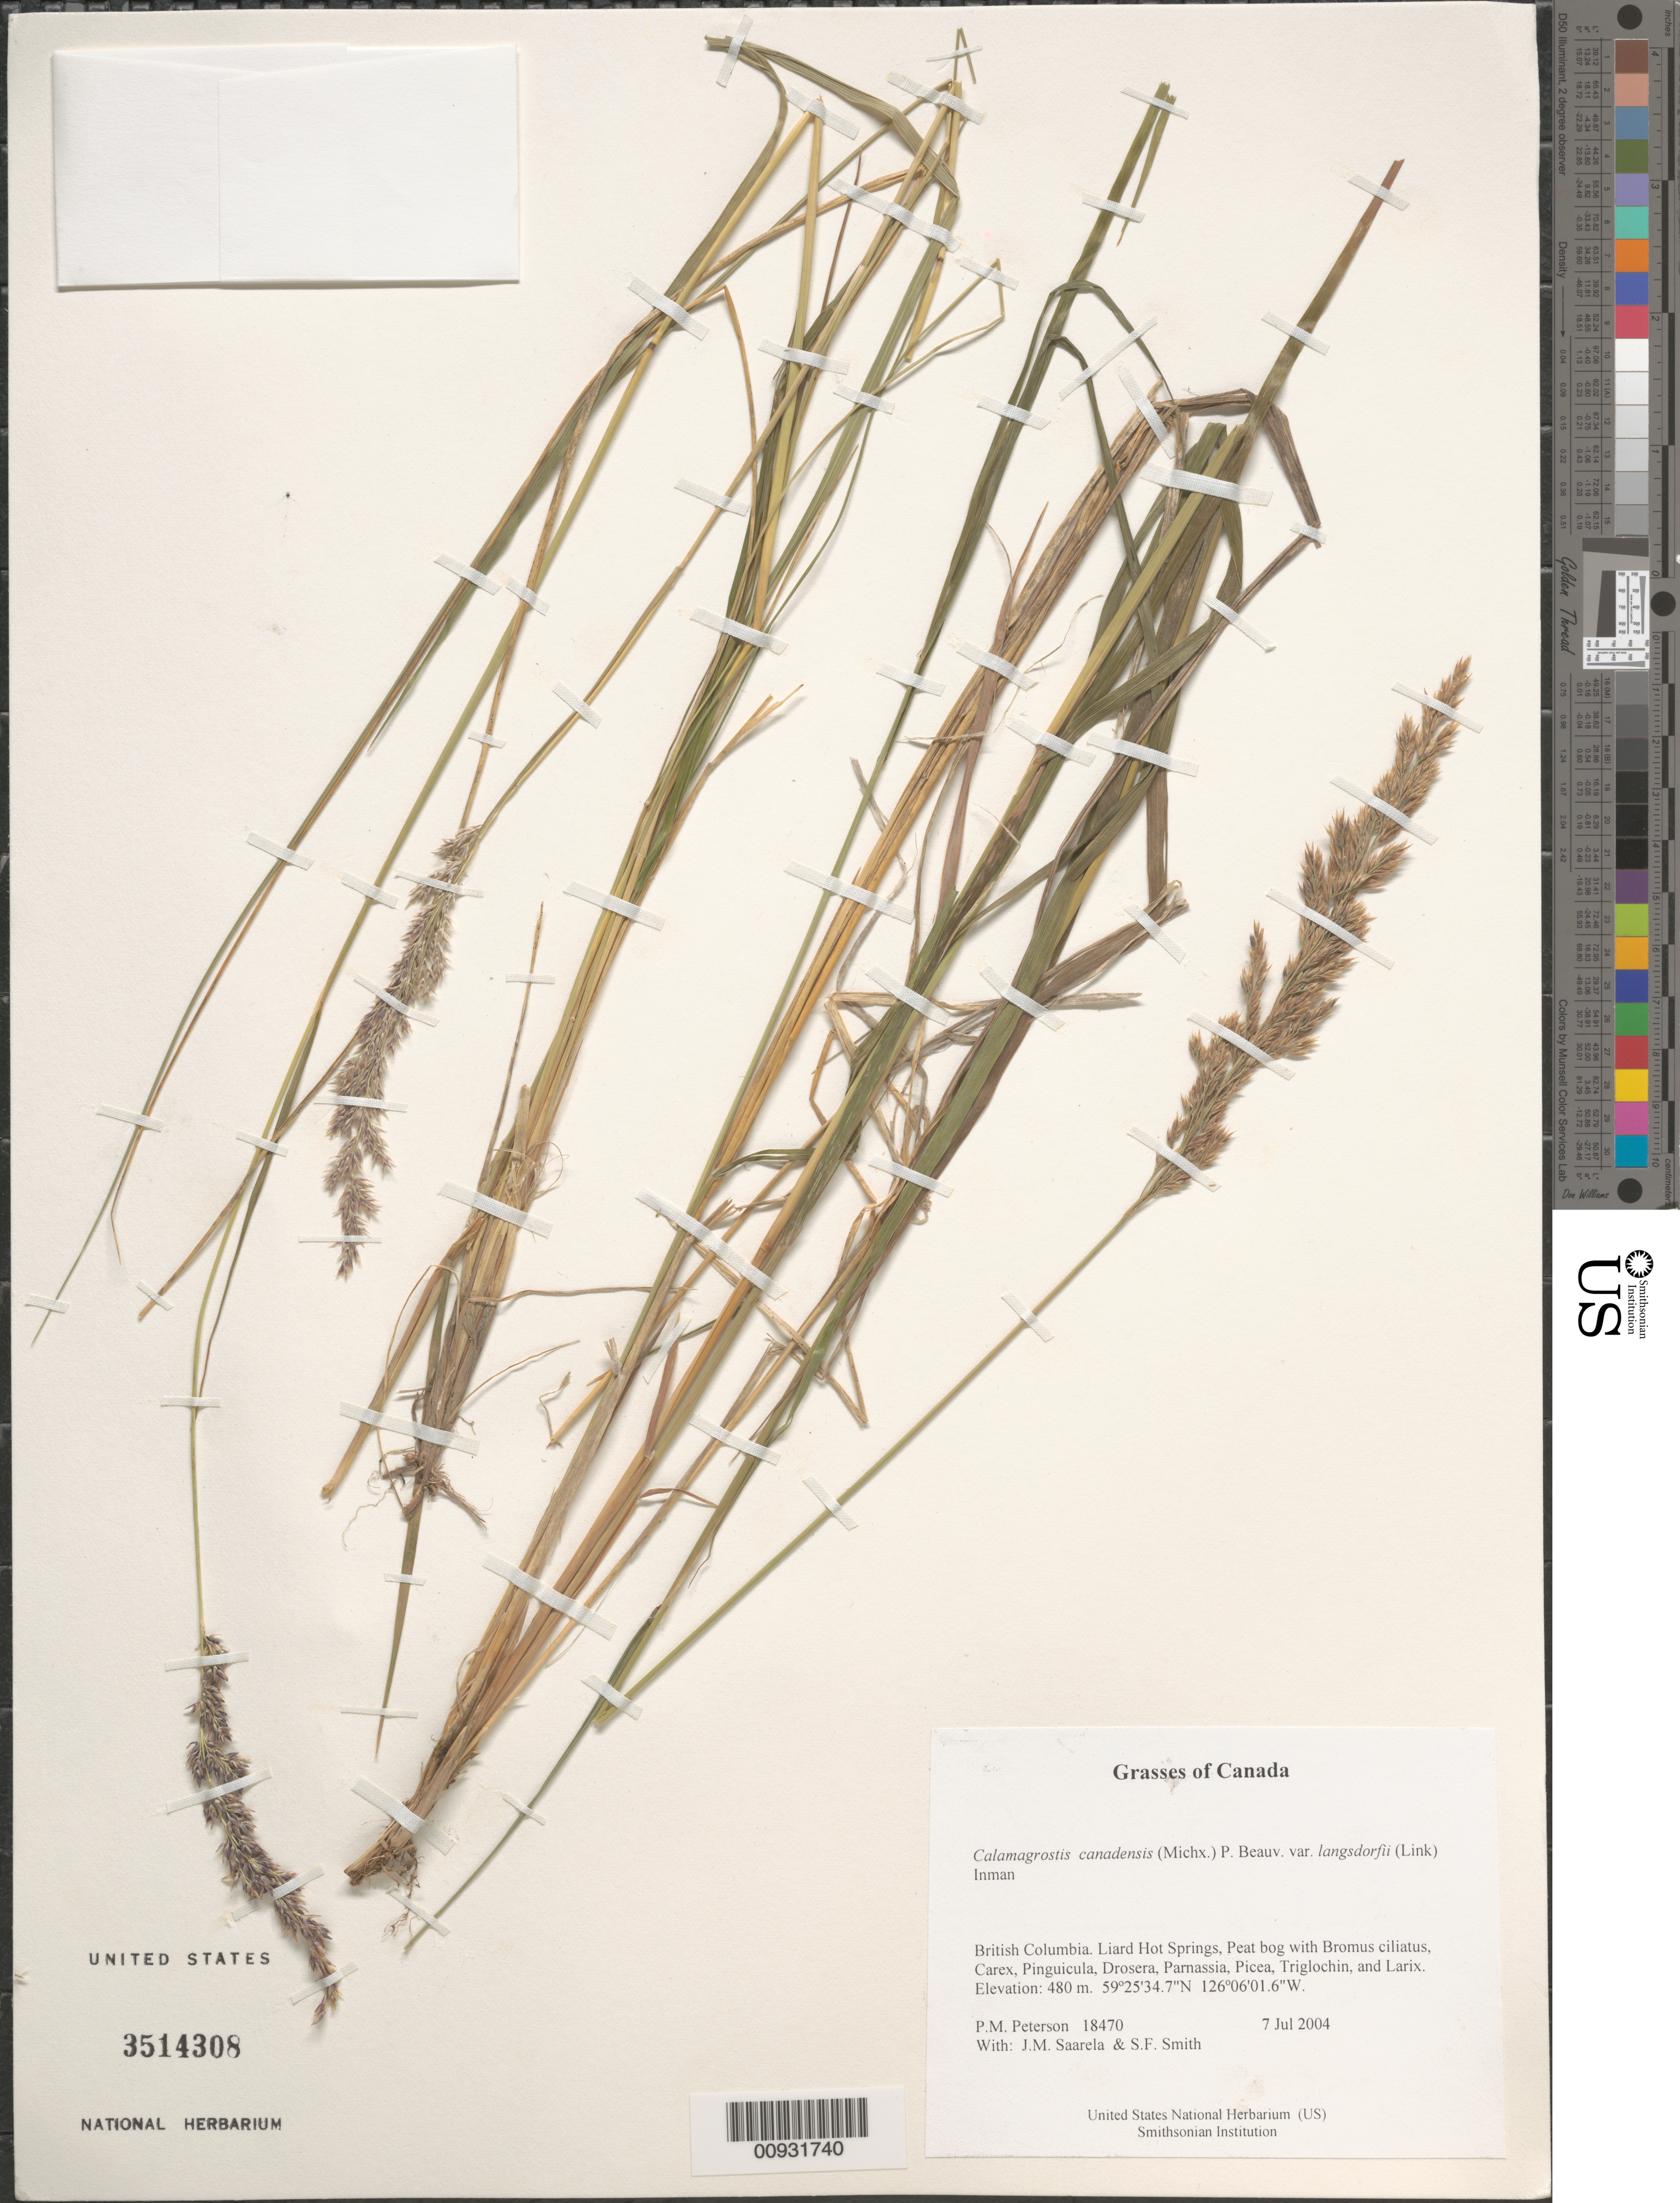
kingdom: Plantae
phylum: Tracheophyta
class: Liliopsida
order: Poales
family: Poaceae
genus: Calamagrostis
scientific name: Calamagrostis canadensis var. langsdorffii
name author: (Link) Inman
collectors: P. M. Peterson, J. Saarela & S.F. Smith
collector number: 18470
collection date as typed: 07 Jul 2004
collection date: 2004-07-07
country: Canada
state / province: British Columbia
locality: Liard Hot Springs, Peat bog with Bromus ciliatus, Carex, Pinguicula, Drosera, Parnassia, Picea, Triglochin, and Larix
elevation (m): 480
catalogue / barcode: US 3514308